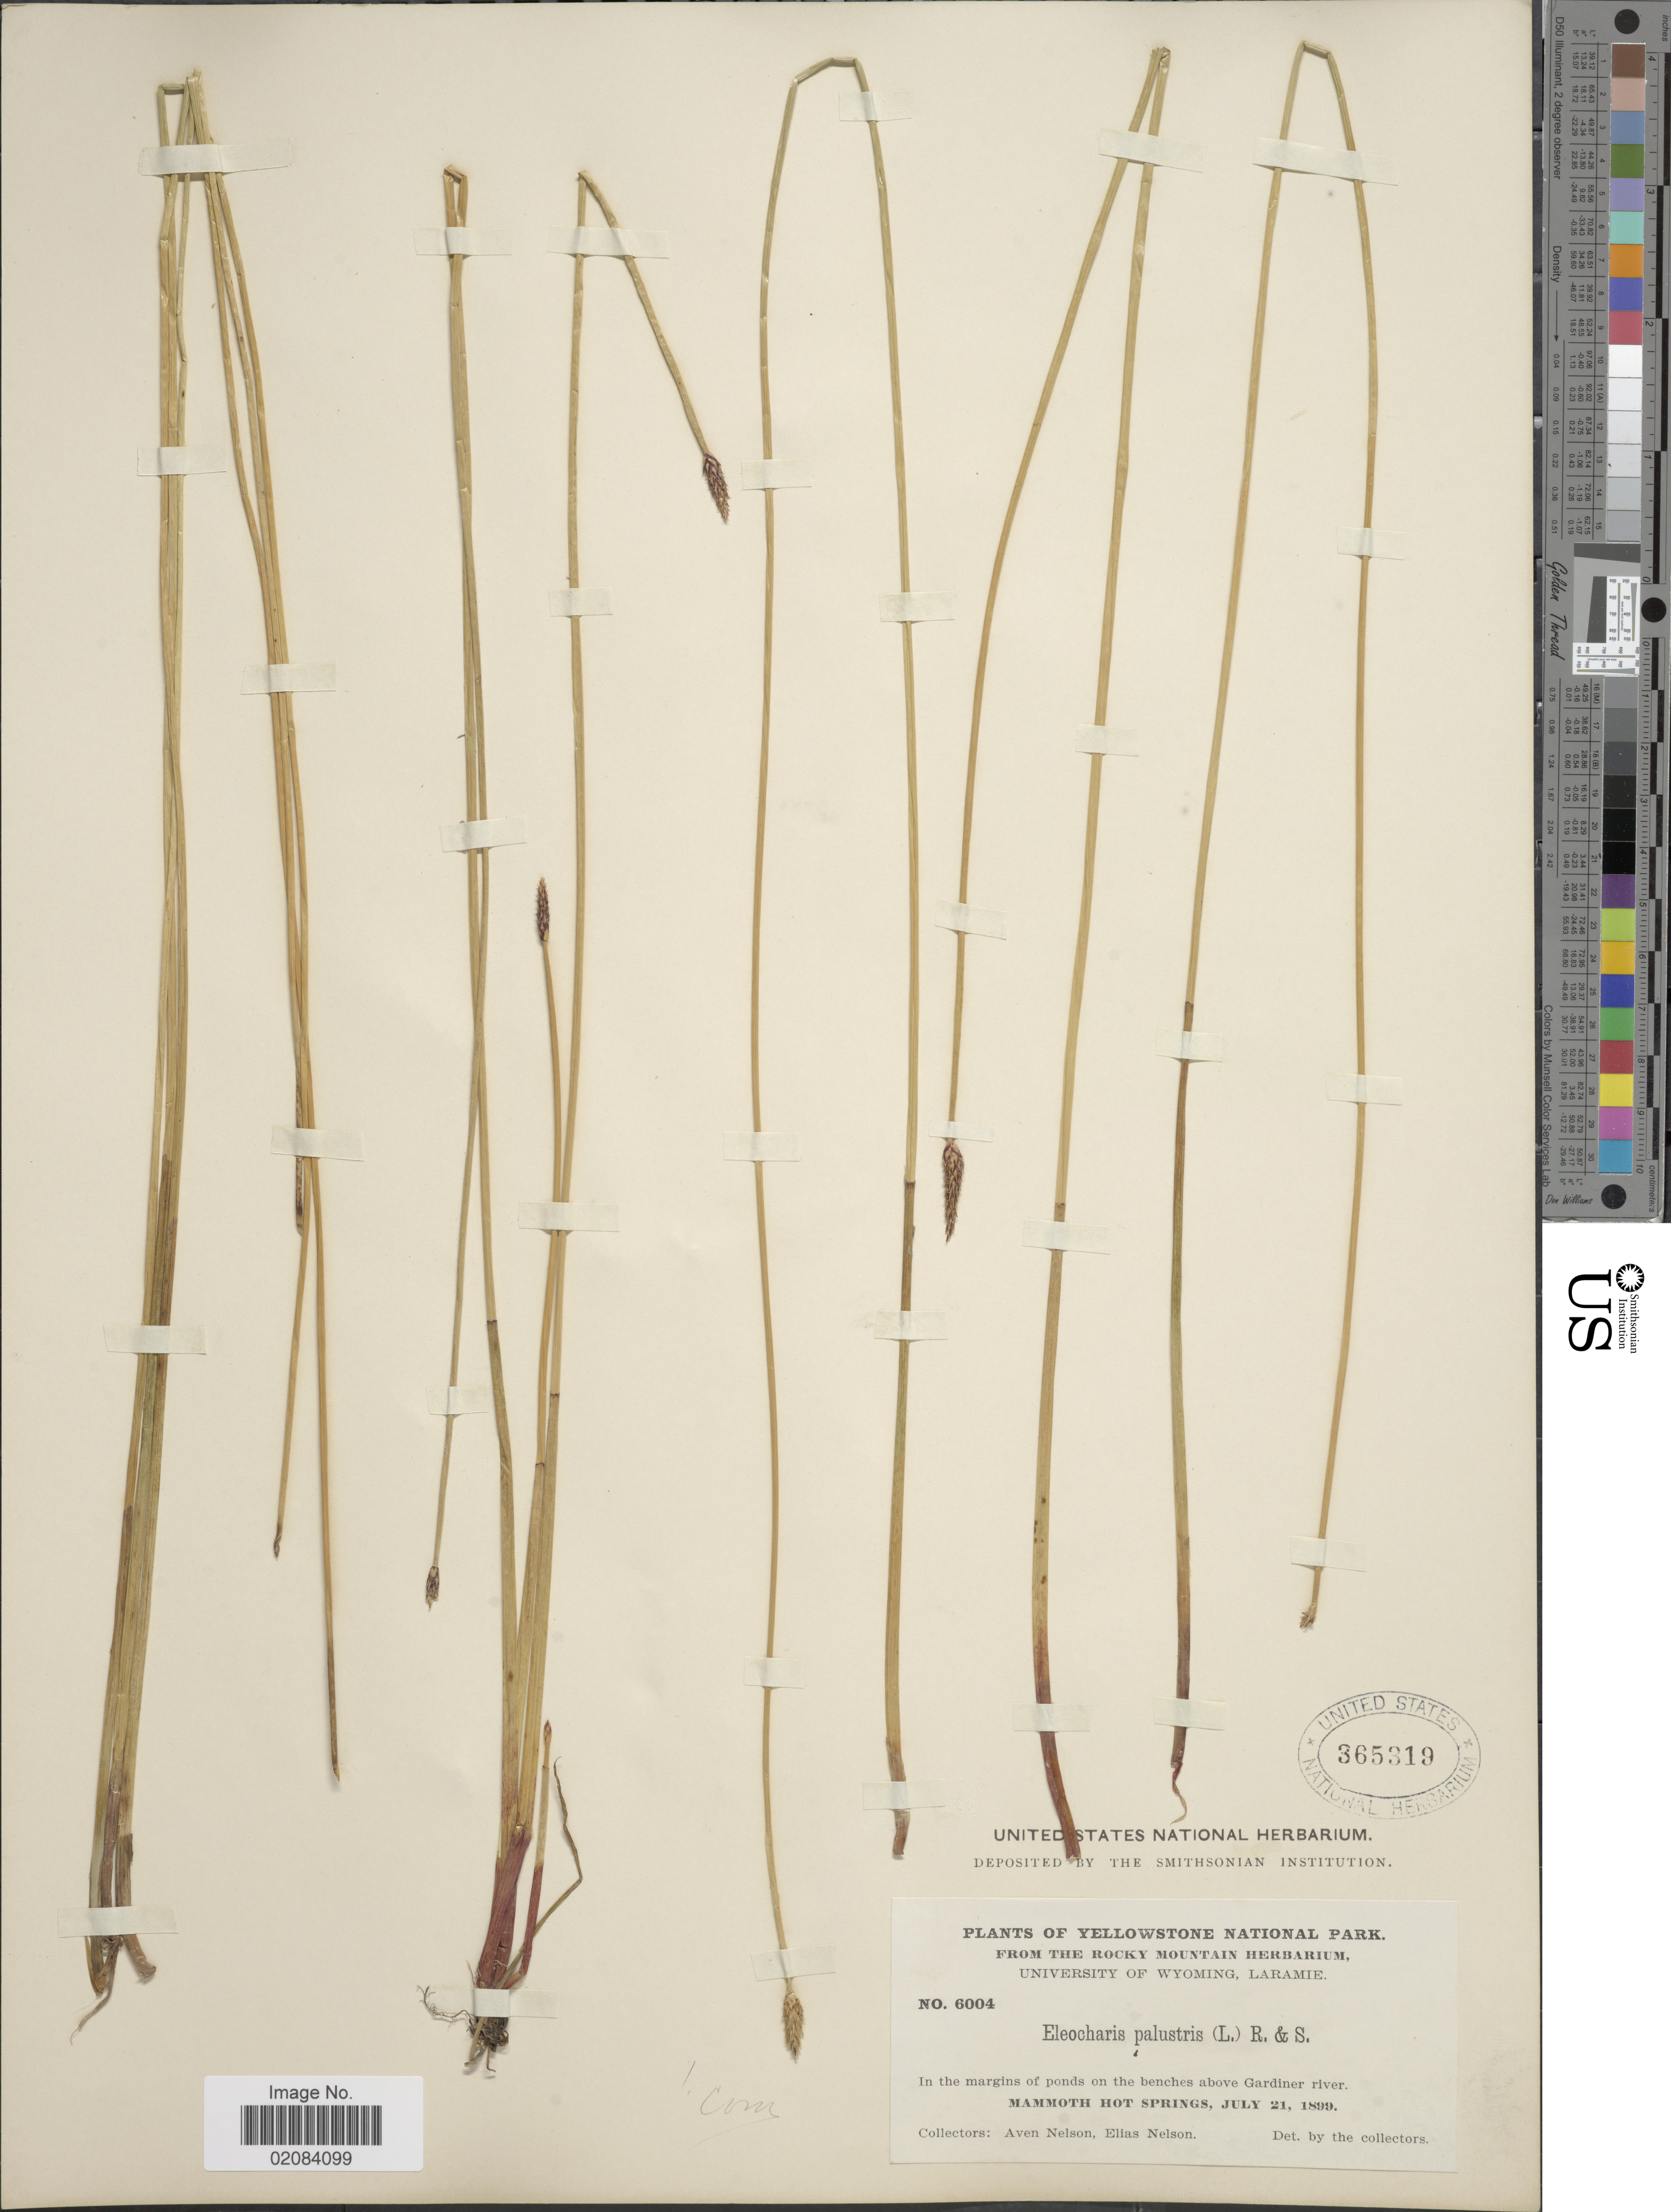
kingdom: Plantae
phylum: Tracheophyta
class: Liliopsida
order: Poales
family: Cyperaceae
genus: Eleocharis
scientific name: Eleocharis palustris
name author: (L.) Roem. & Schult.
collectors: A. Nelson & E. Nelson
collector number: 6004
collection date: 1899-07-21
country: United States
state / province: Wyoming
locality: Yellowstone National Park, In the margins of ponds on the benches above Gardiner river, Mammoth Hot Springs.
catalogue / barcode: US 365319